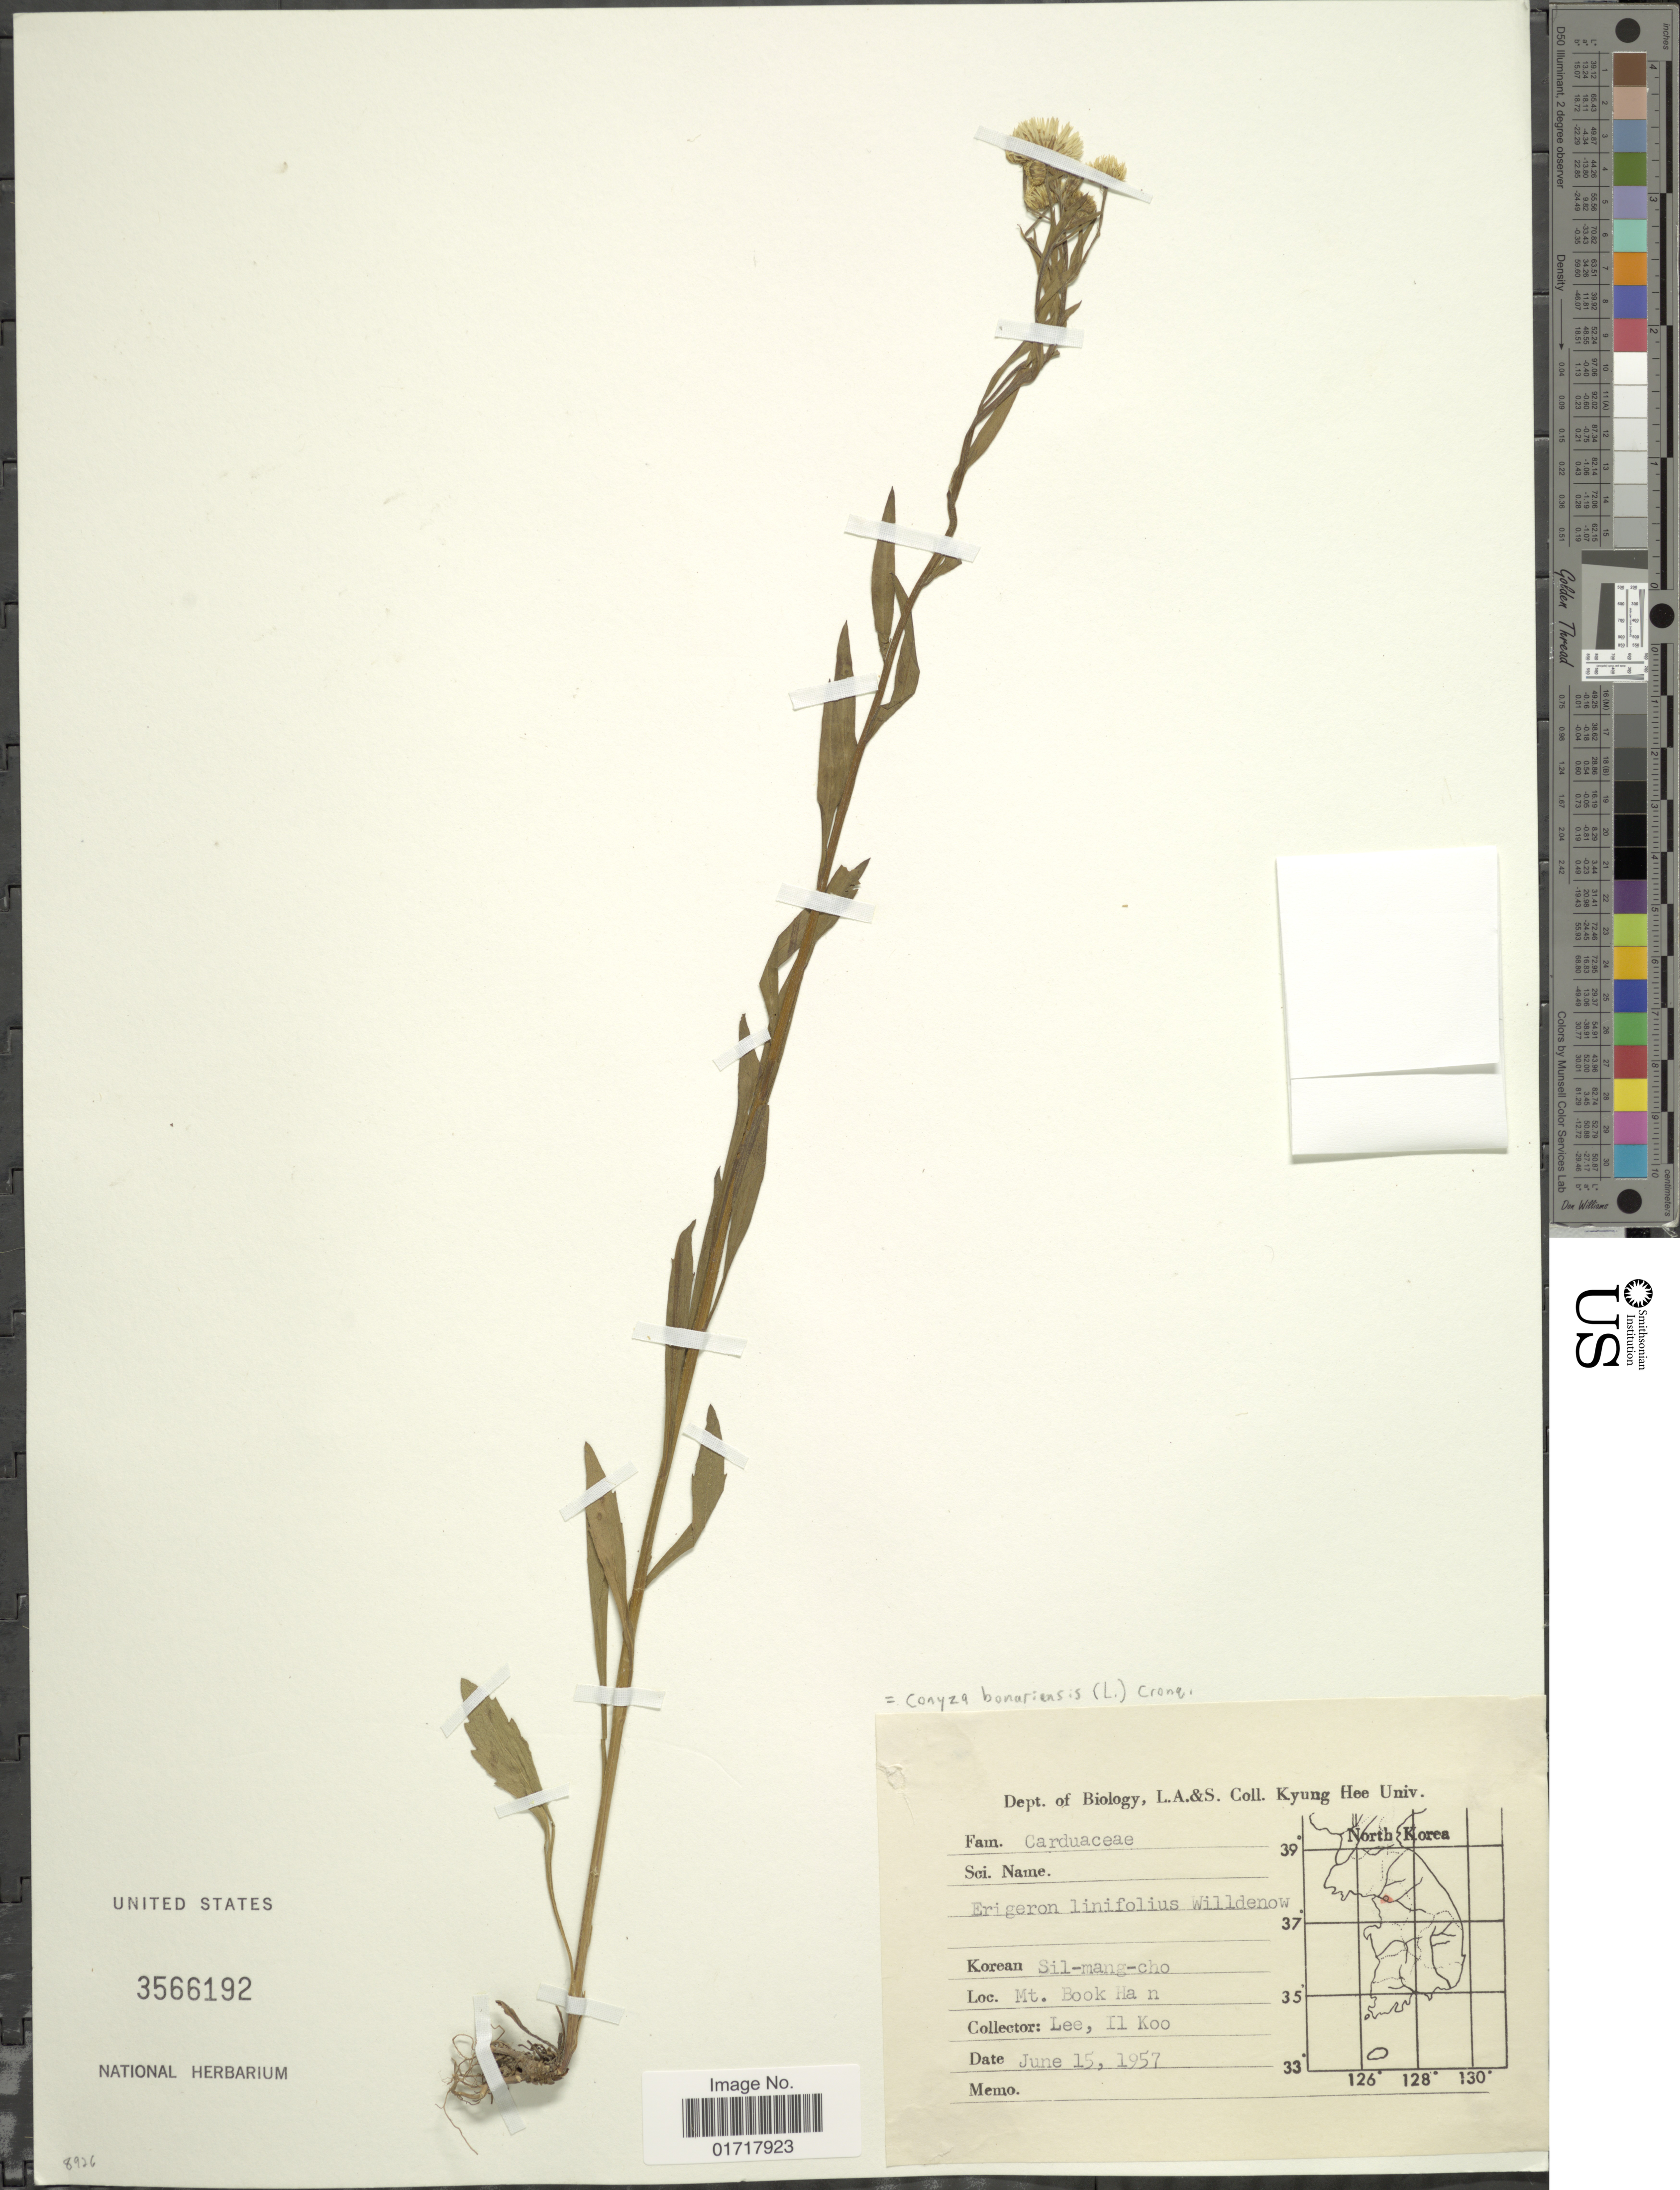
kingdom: Plantae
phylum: Tracheophyta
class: Magnoliopsida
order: Asterales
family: Asteraceae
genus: Conyza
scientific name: Conyza canadensis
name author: (L.) Cronq.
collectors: I. Lee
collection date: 1957-06-15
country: South Korea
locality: Mt. Book Ha n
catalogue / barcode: US 3566192